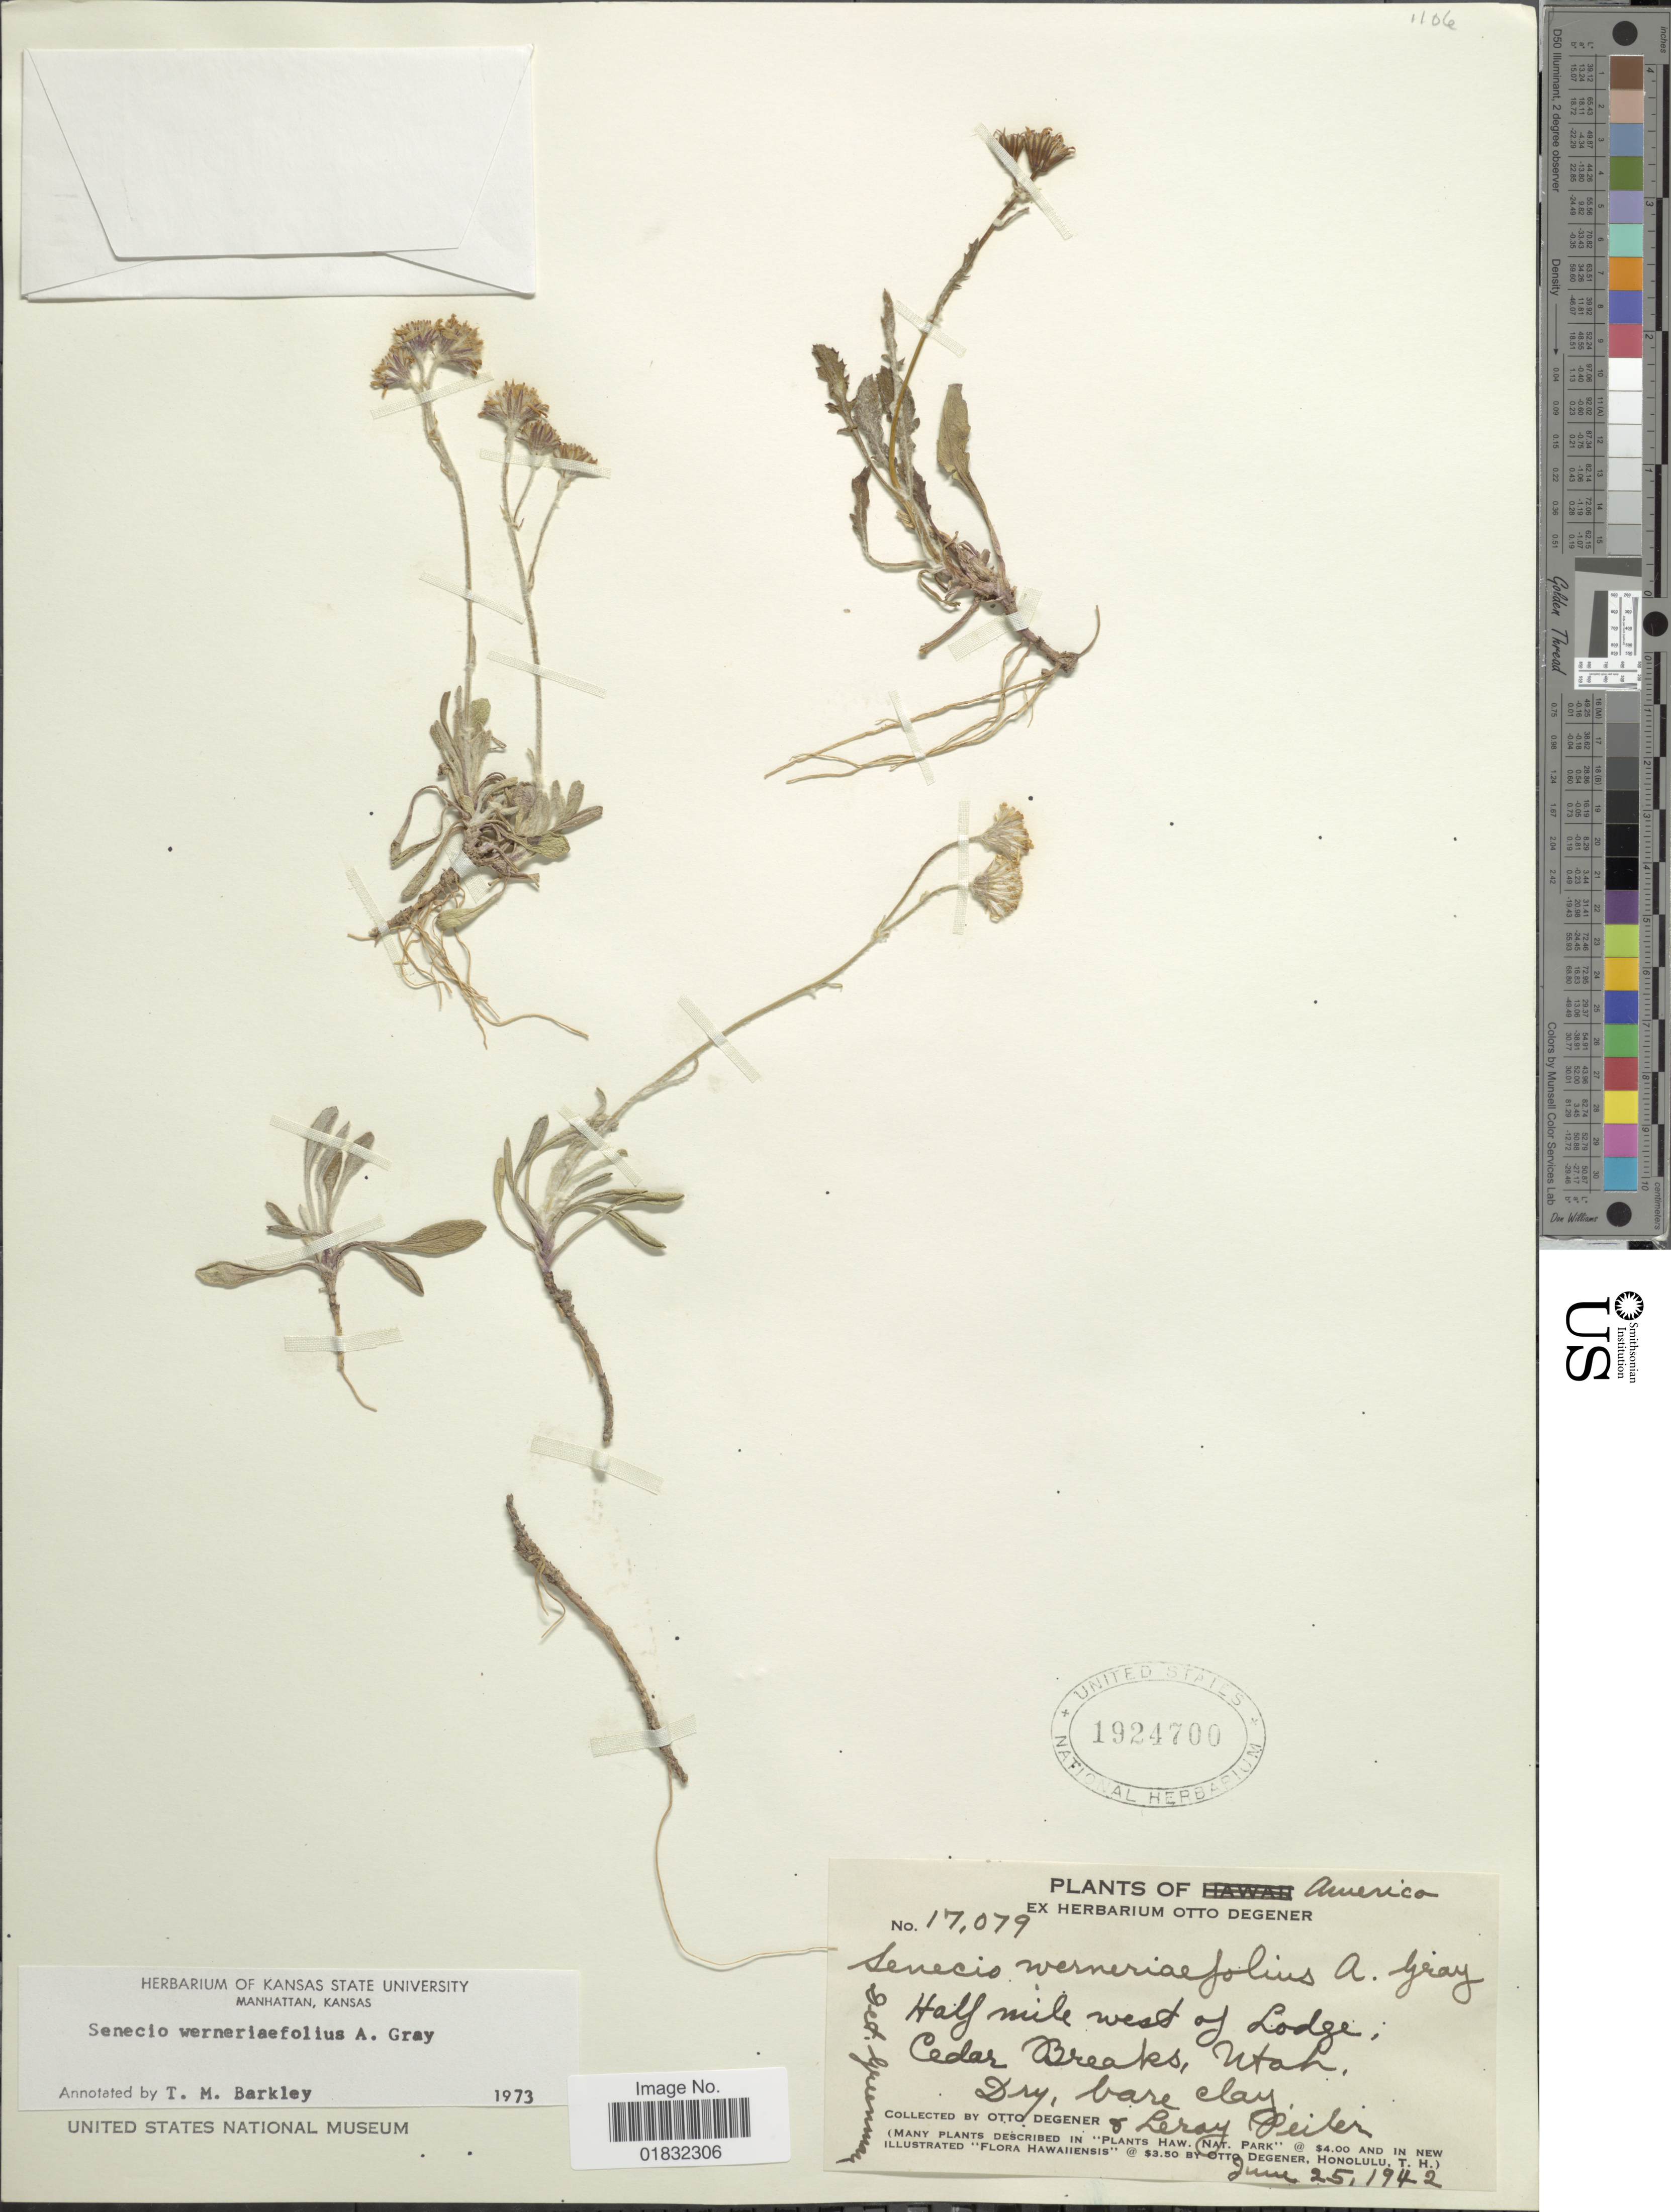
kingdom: Plantae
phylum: Tracheophyta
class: Magnoliopsida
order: Asterales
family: Asteraceae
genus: Packera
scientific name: Packera werneriifolia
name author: (A. Gray) W.A. Weber & Á. Löve ex Trock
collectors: O. Degener & L. Peiler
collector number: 17079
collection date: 1942-06-25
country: United States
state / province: Utah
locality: Half mile west of Lodge, Cedar Breaks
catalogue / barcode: US 1924700